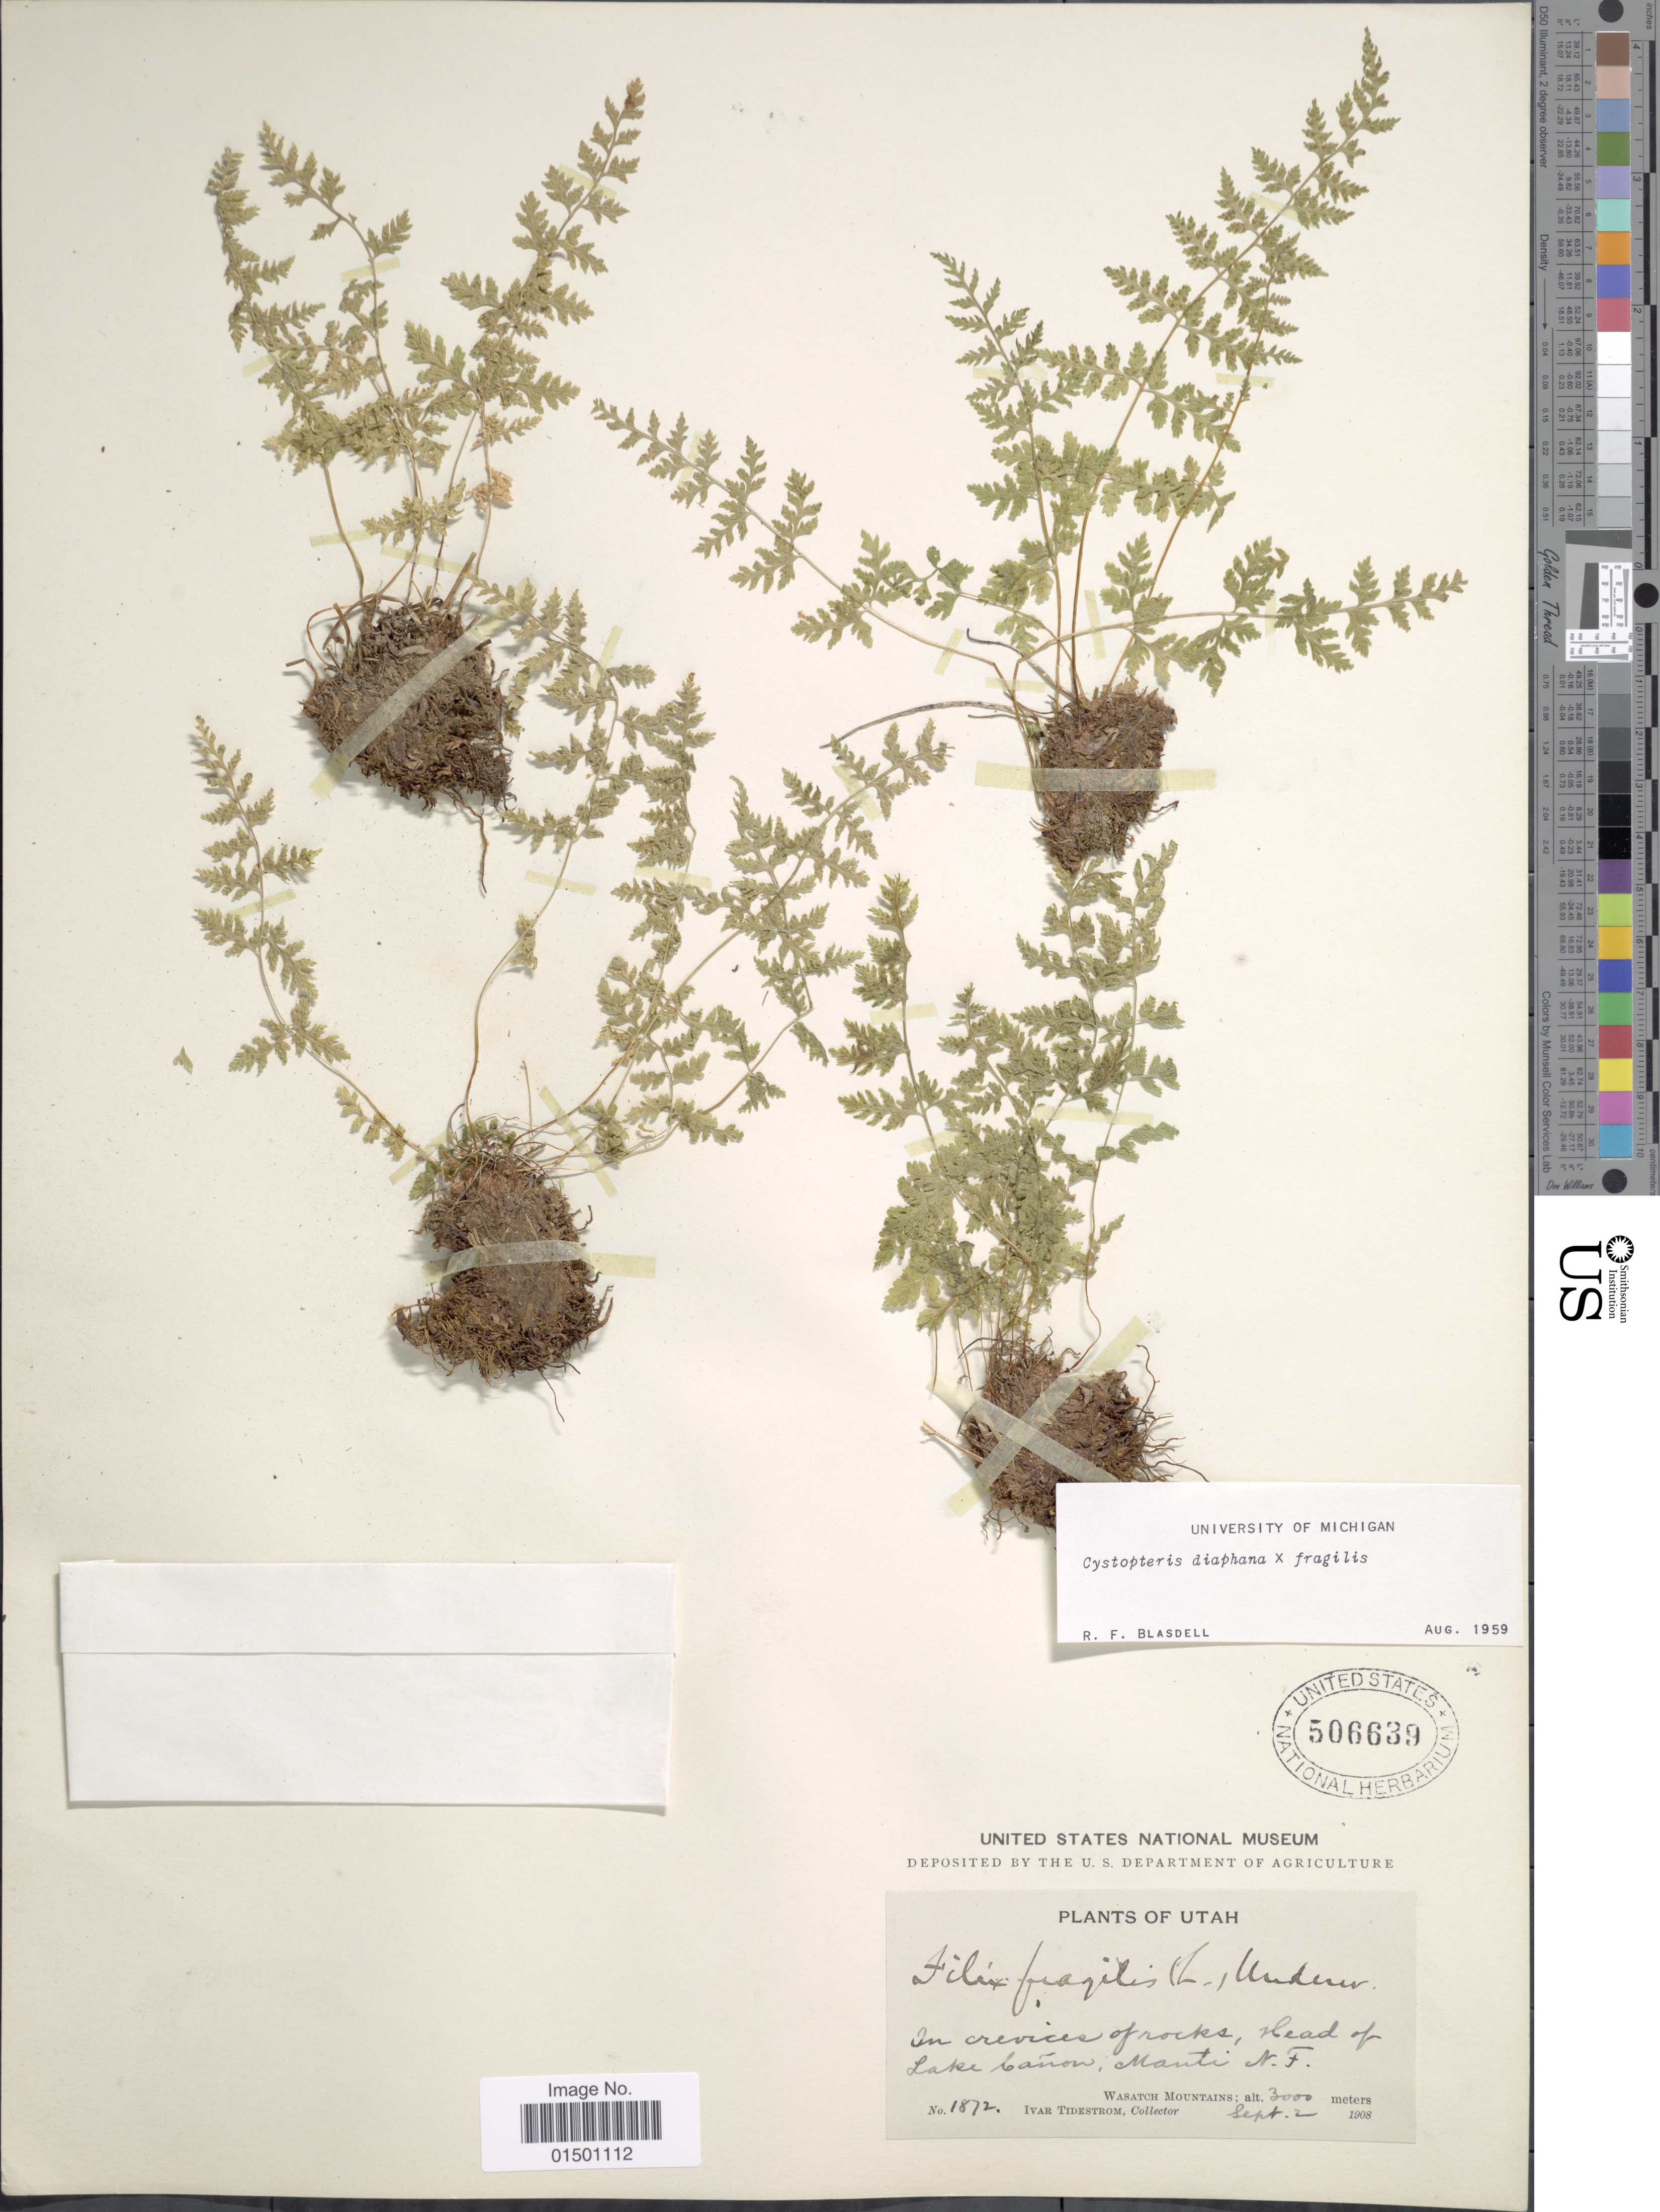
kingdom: Plantae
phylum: Tracheophyta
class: Polypodiopsida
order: Polypodiales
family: Cystopteridaceae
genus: Cystopteris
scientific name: Cystopteris diaphana x C. fragilis (L.) Bernh.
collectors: I. F. Tidestrom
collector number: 1872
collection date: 1908-09-02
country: United States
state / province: Utah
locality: Head of Lake Canon, Manti N. F., Wasatch Mountains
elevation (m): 3000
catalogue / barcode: US 506639